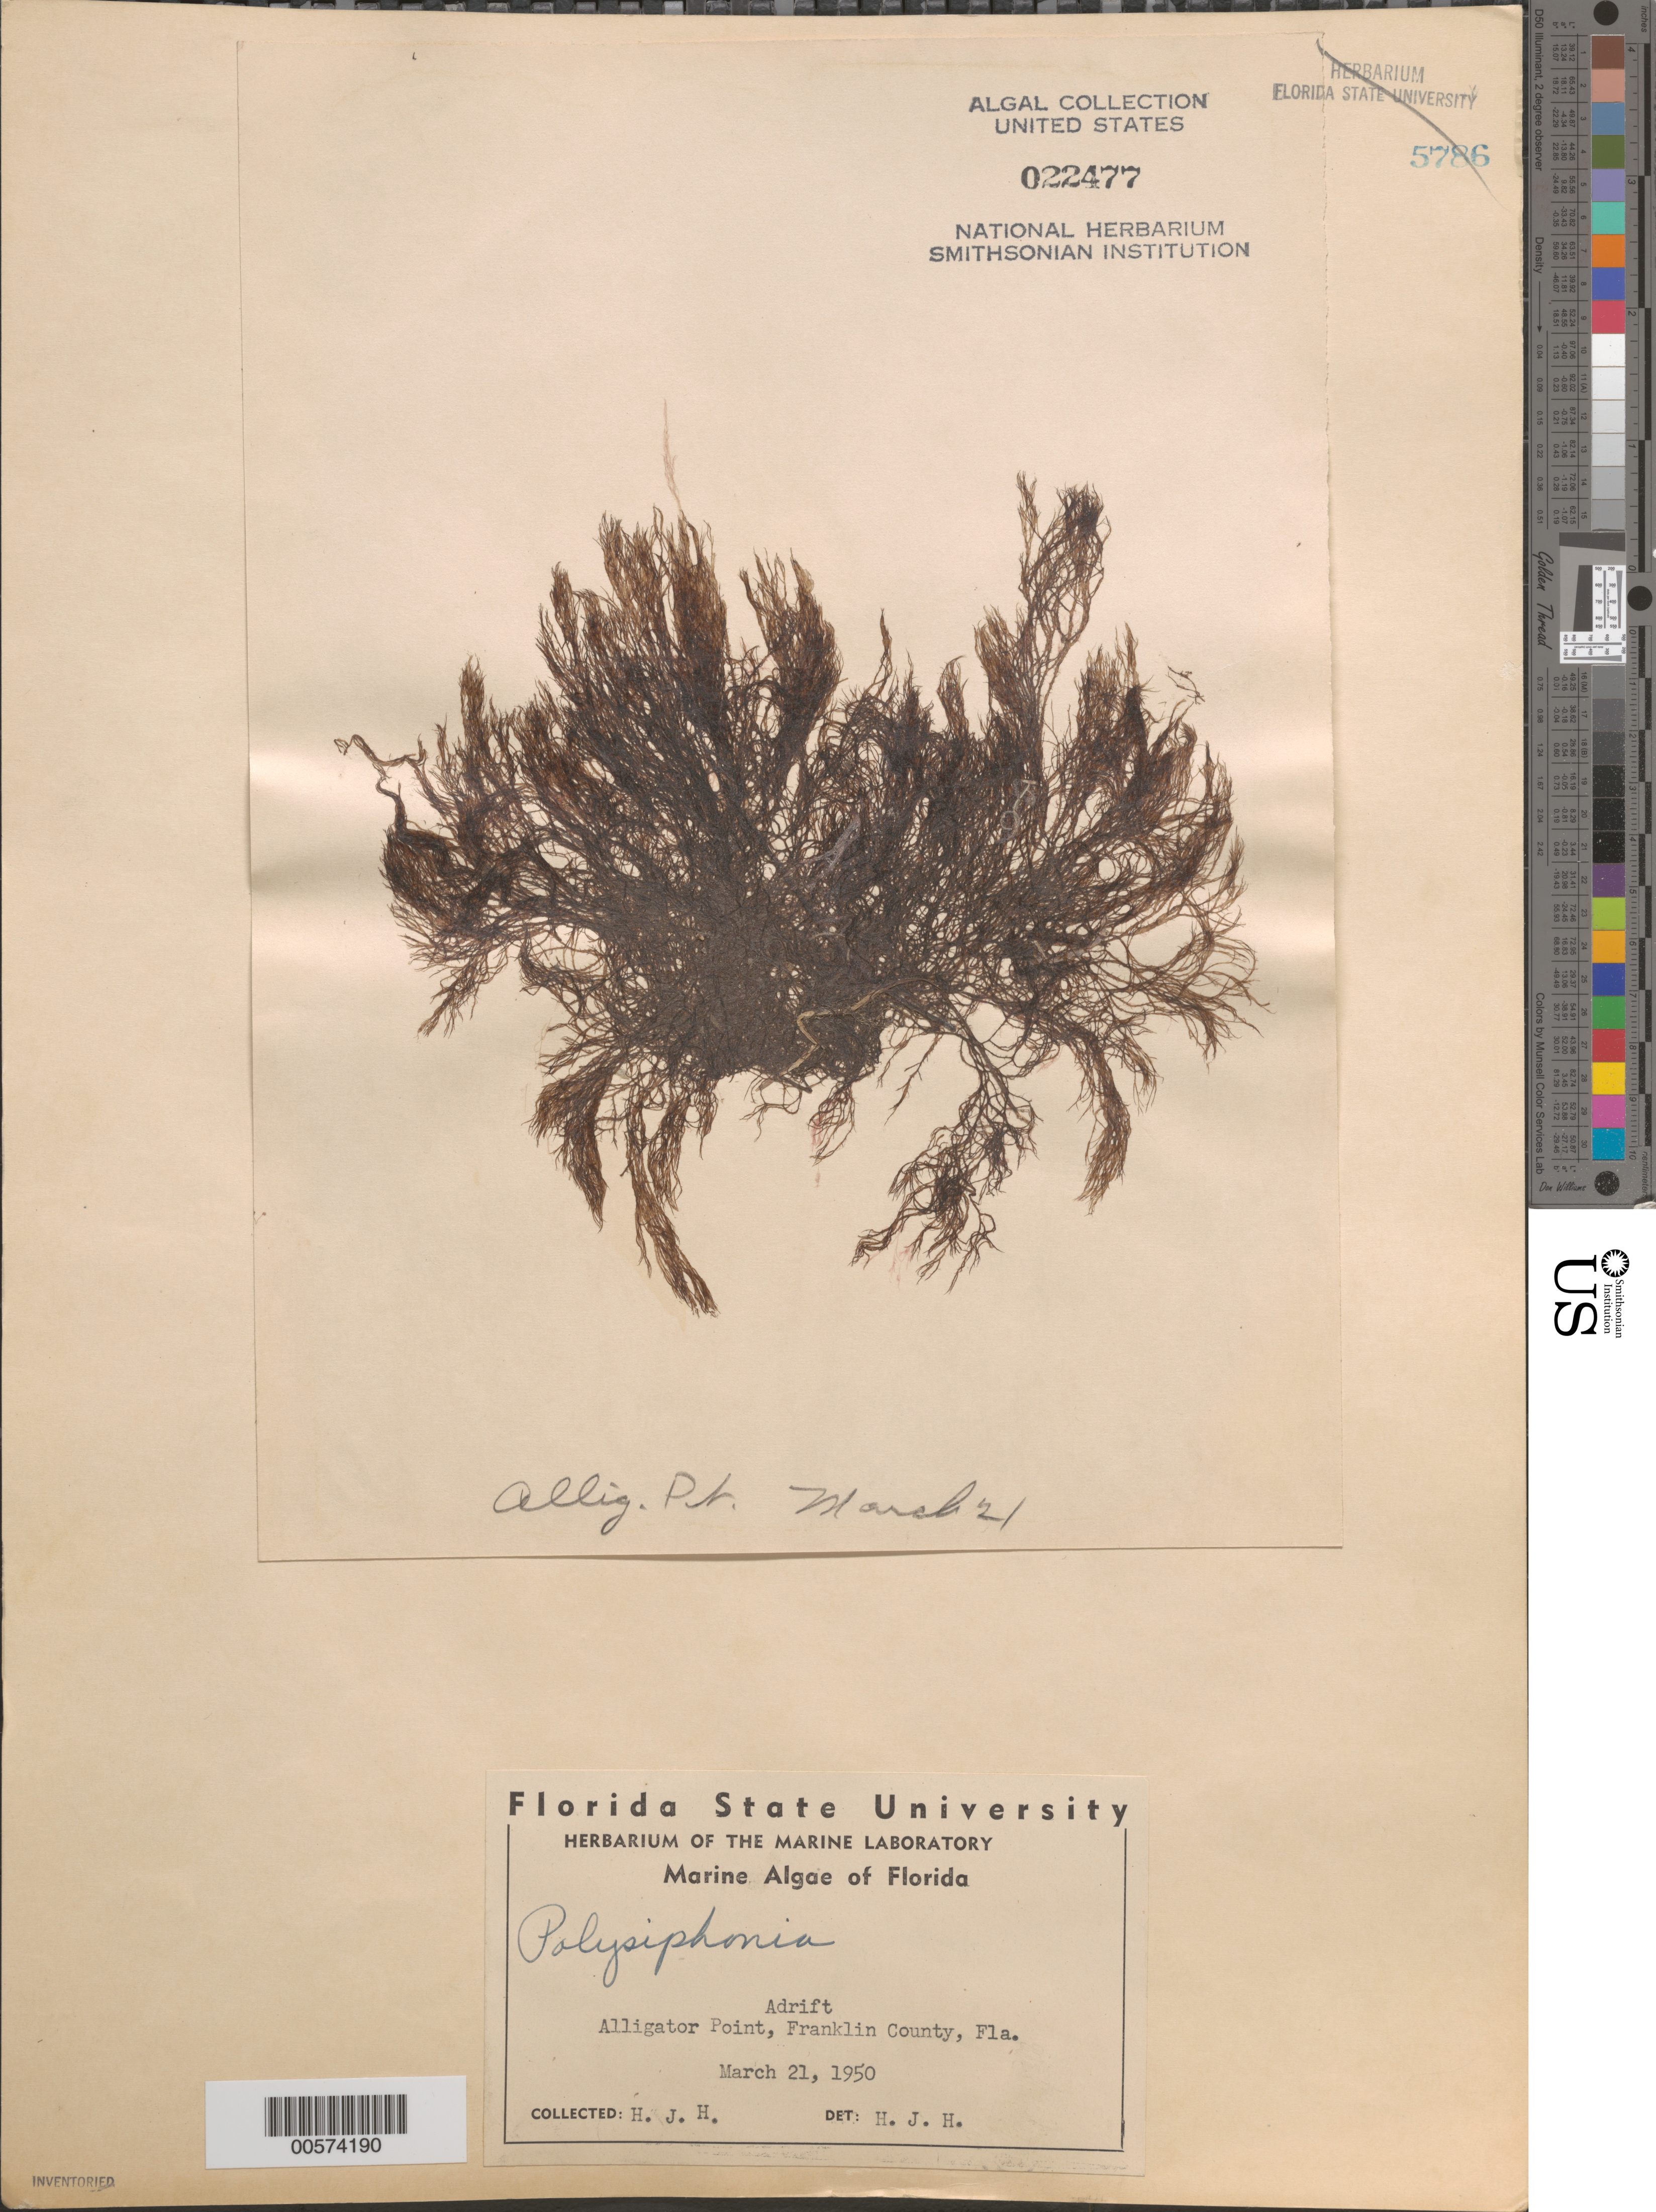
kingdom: Plantae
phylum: Rhodophyta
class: Florideophyceae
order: Ceramiales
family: Rhodomelaceae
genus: Polysiphonia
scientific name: Polysiphonia sp.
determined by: Humm, Harold J.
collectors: H. J. Humm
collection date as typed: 21 Mar 1950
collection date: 1950-03-21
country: United States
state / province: Florida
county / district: Franklin County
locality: Alligator Point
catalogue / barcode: US 22477